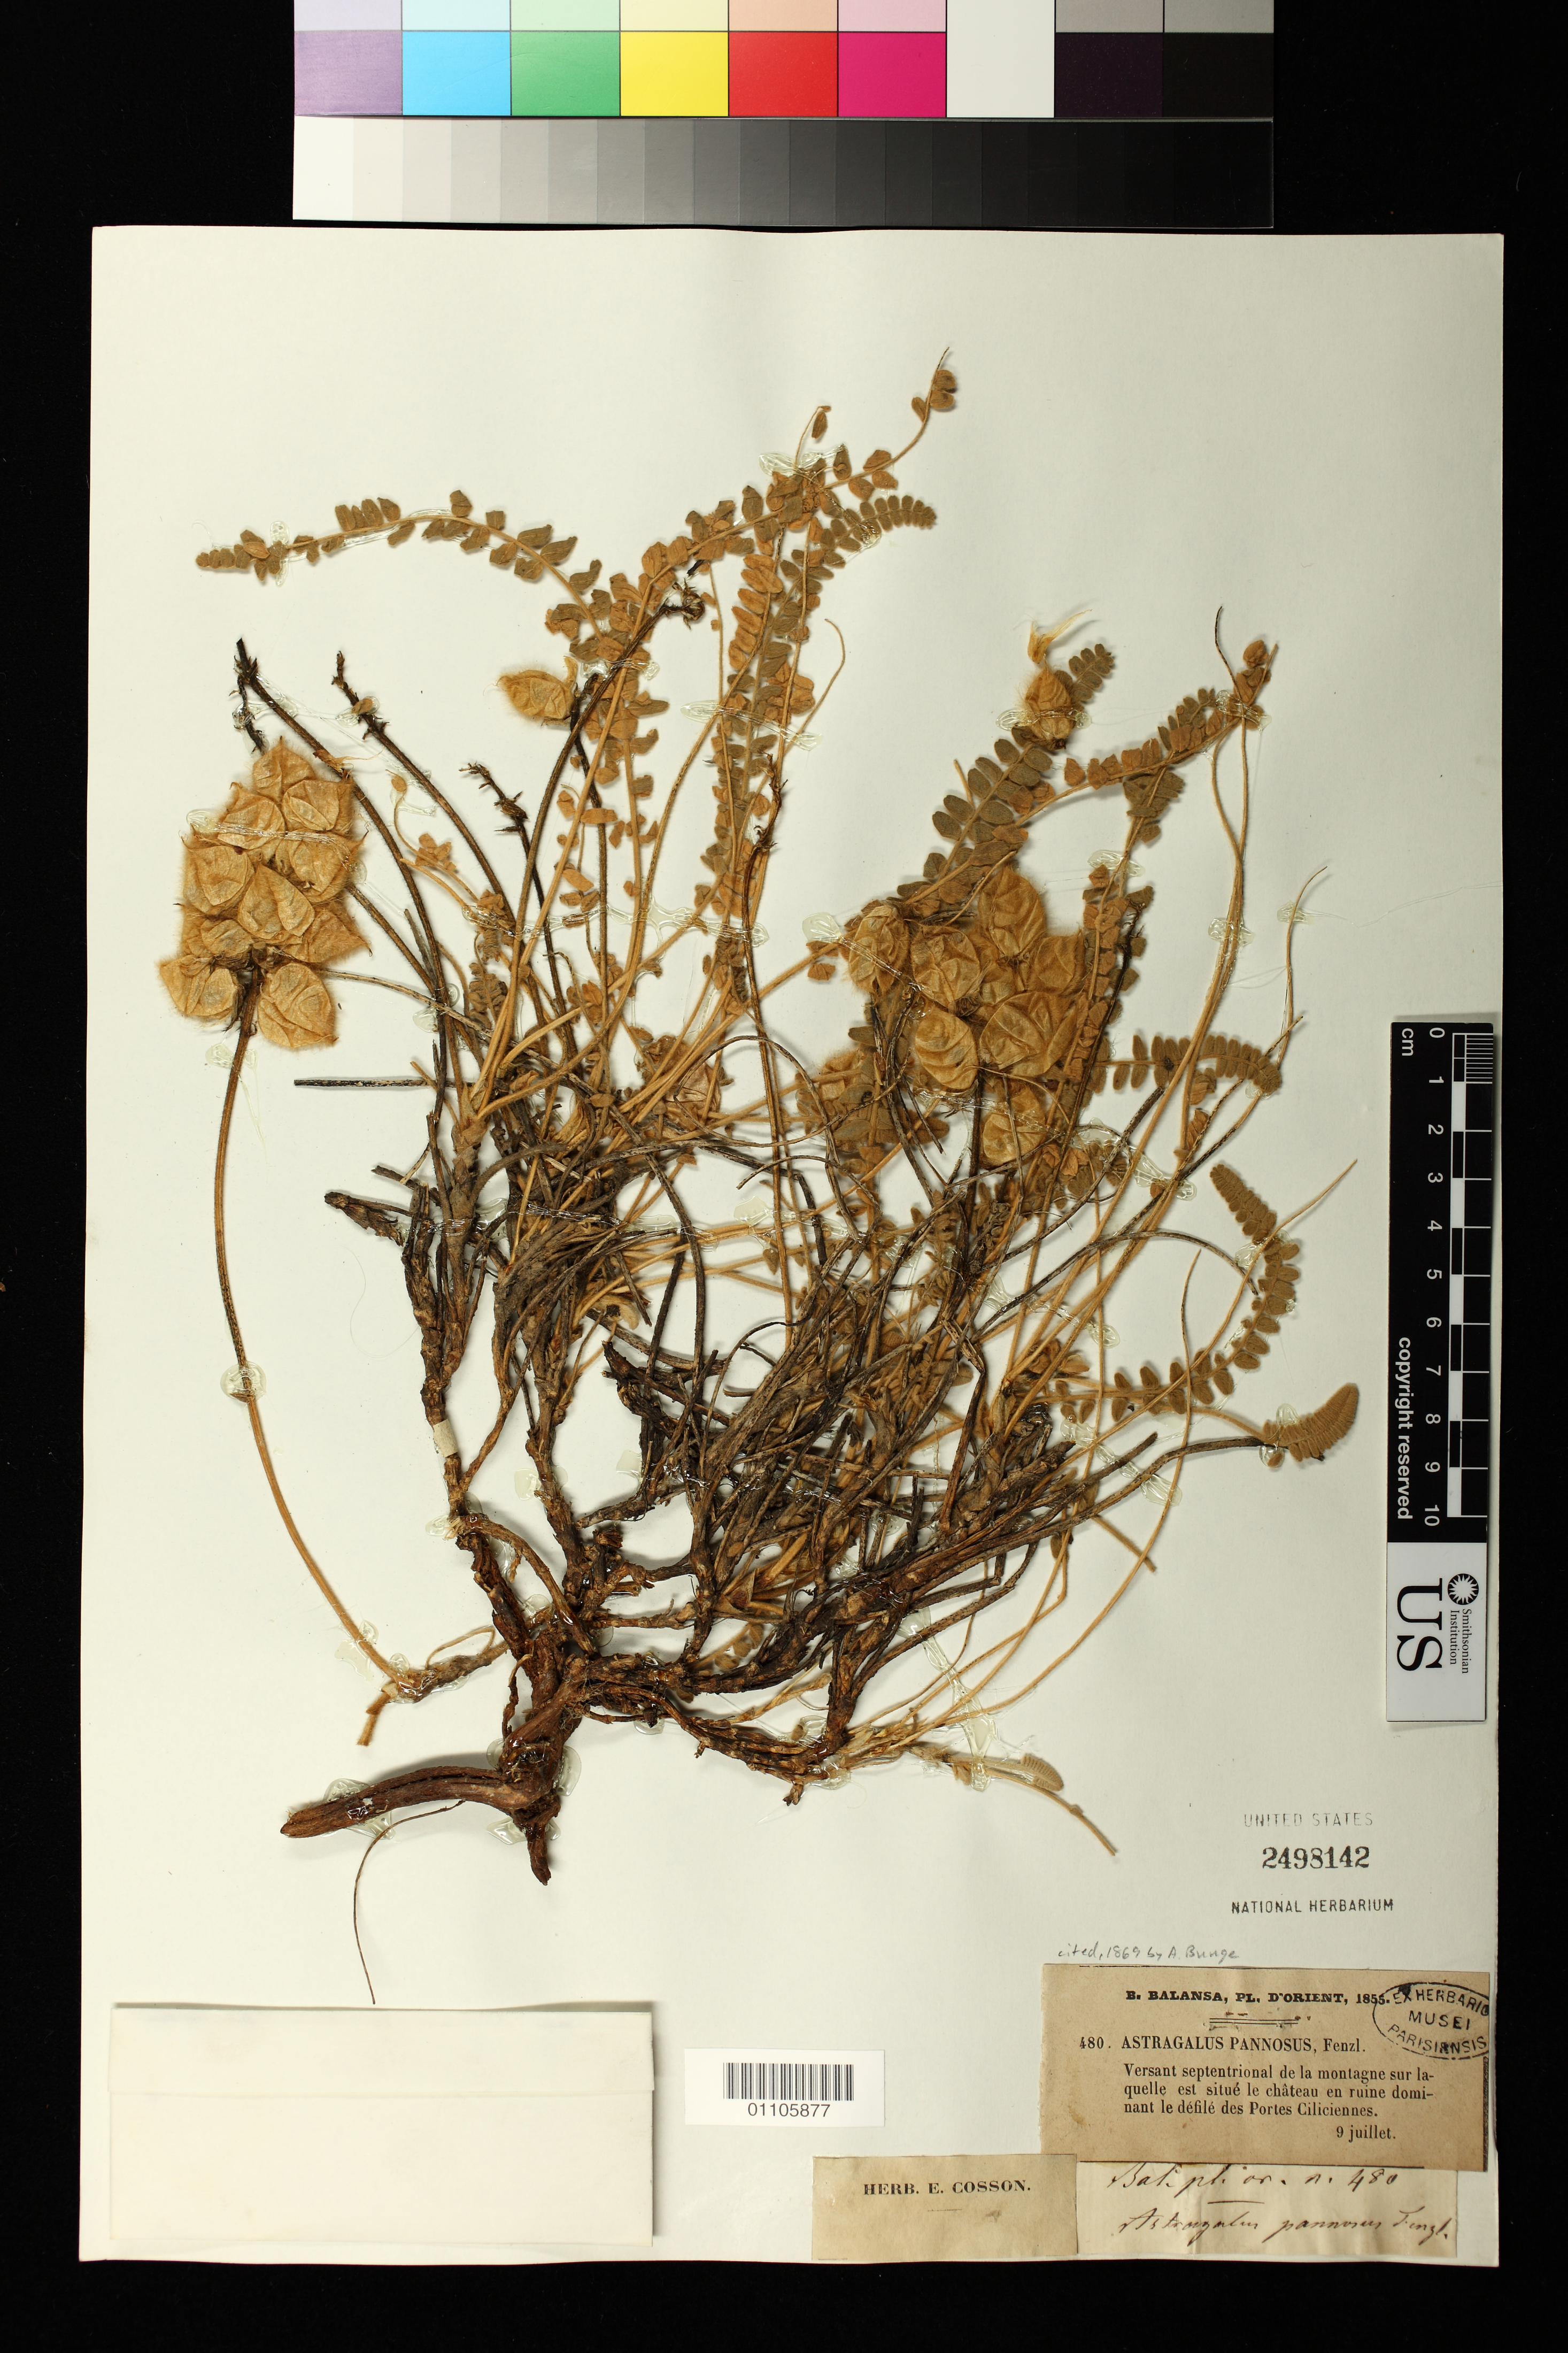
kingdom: Plantae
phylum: Tracheophyta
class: Magnoliopsida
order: Fabales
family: Fabaceae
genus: Astragalus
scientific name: Astragalus pannosus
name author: Fenzl in Tchich.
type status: Possible Type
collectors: B. Balansa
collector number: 480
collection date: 1855-07-09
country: Turkey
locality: Versant septentrional de la montagne sur laquelle est situé le chateau en ruine dominant le défilé des Portes Ciliciennes.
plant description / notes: Duplicate of this collection at MSB is annotated by D. Podlech (2006) as isotype of "Astragalus pannosus var. albotomentosus Fenzl" and as Astragalus chrysochlorus Boiss. & Kotschy.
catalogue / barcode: US 2498142